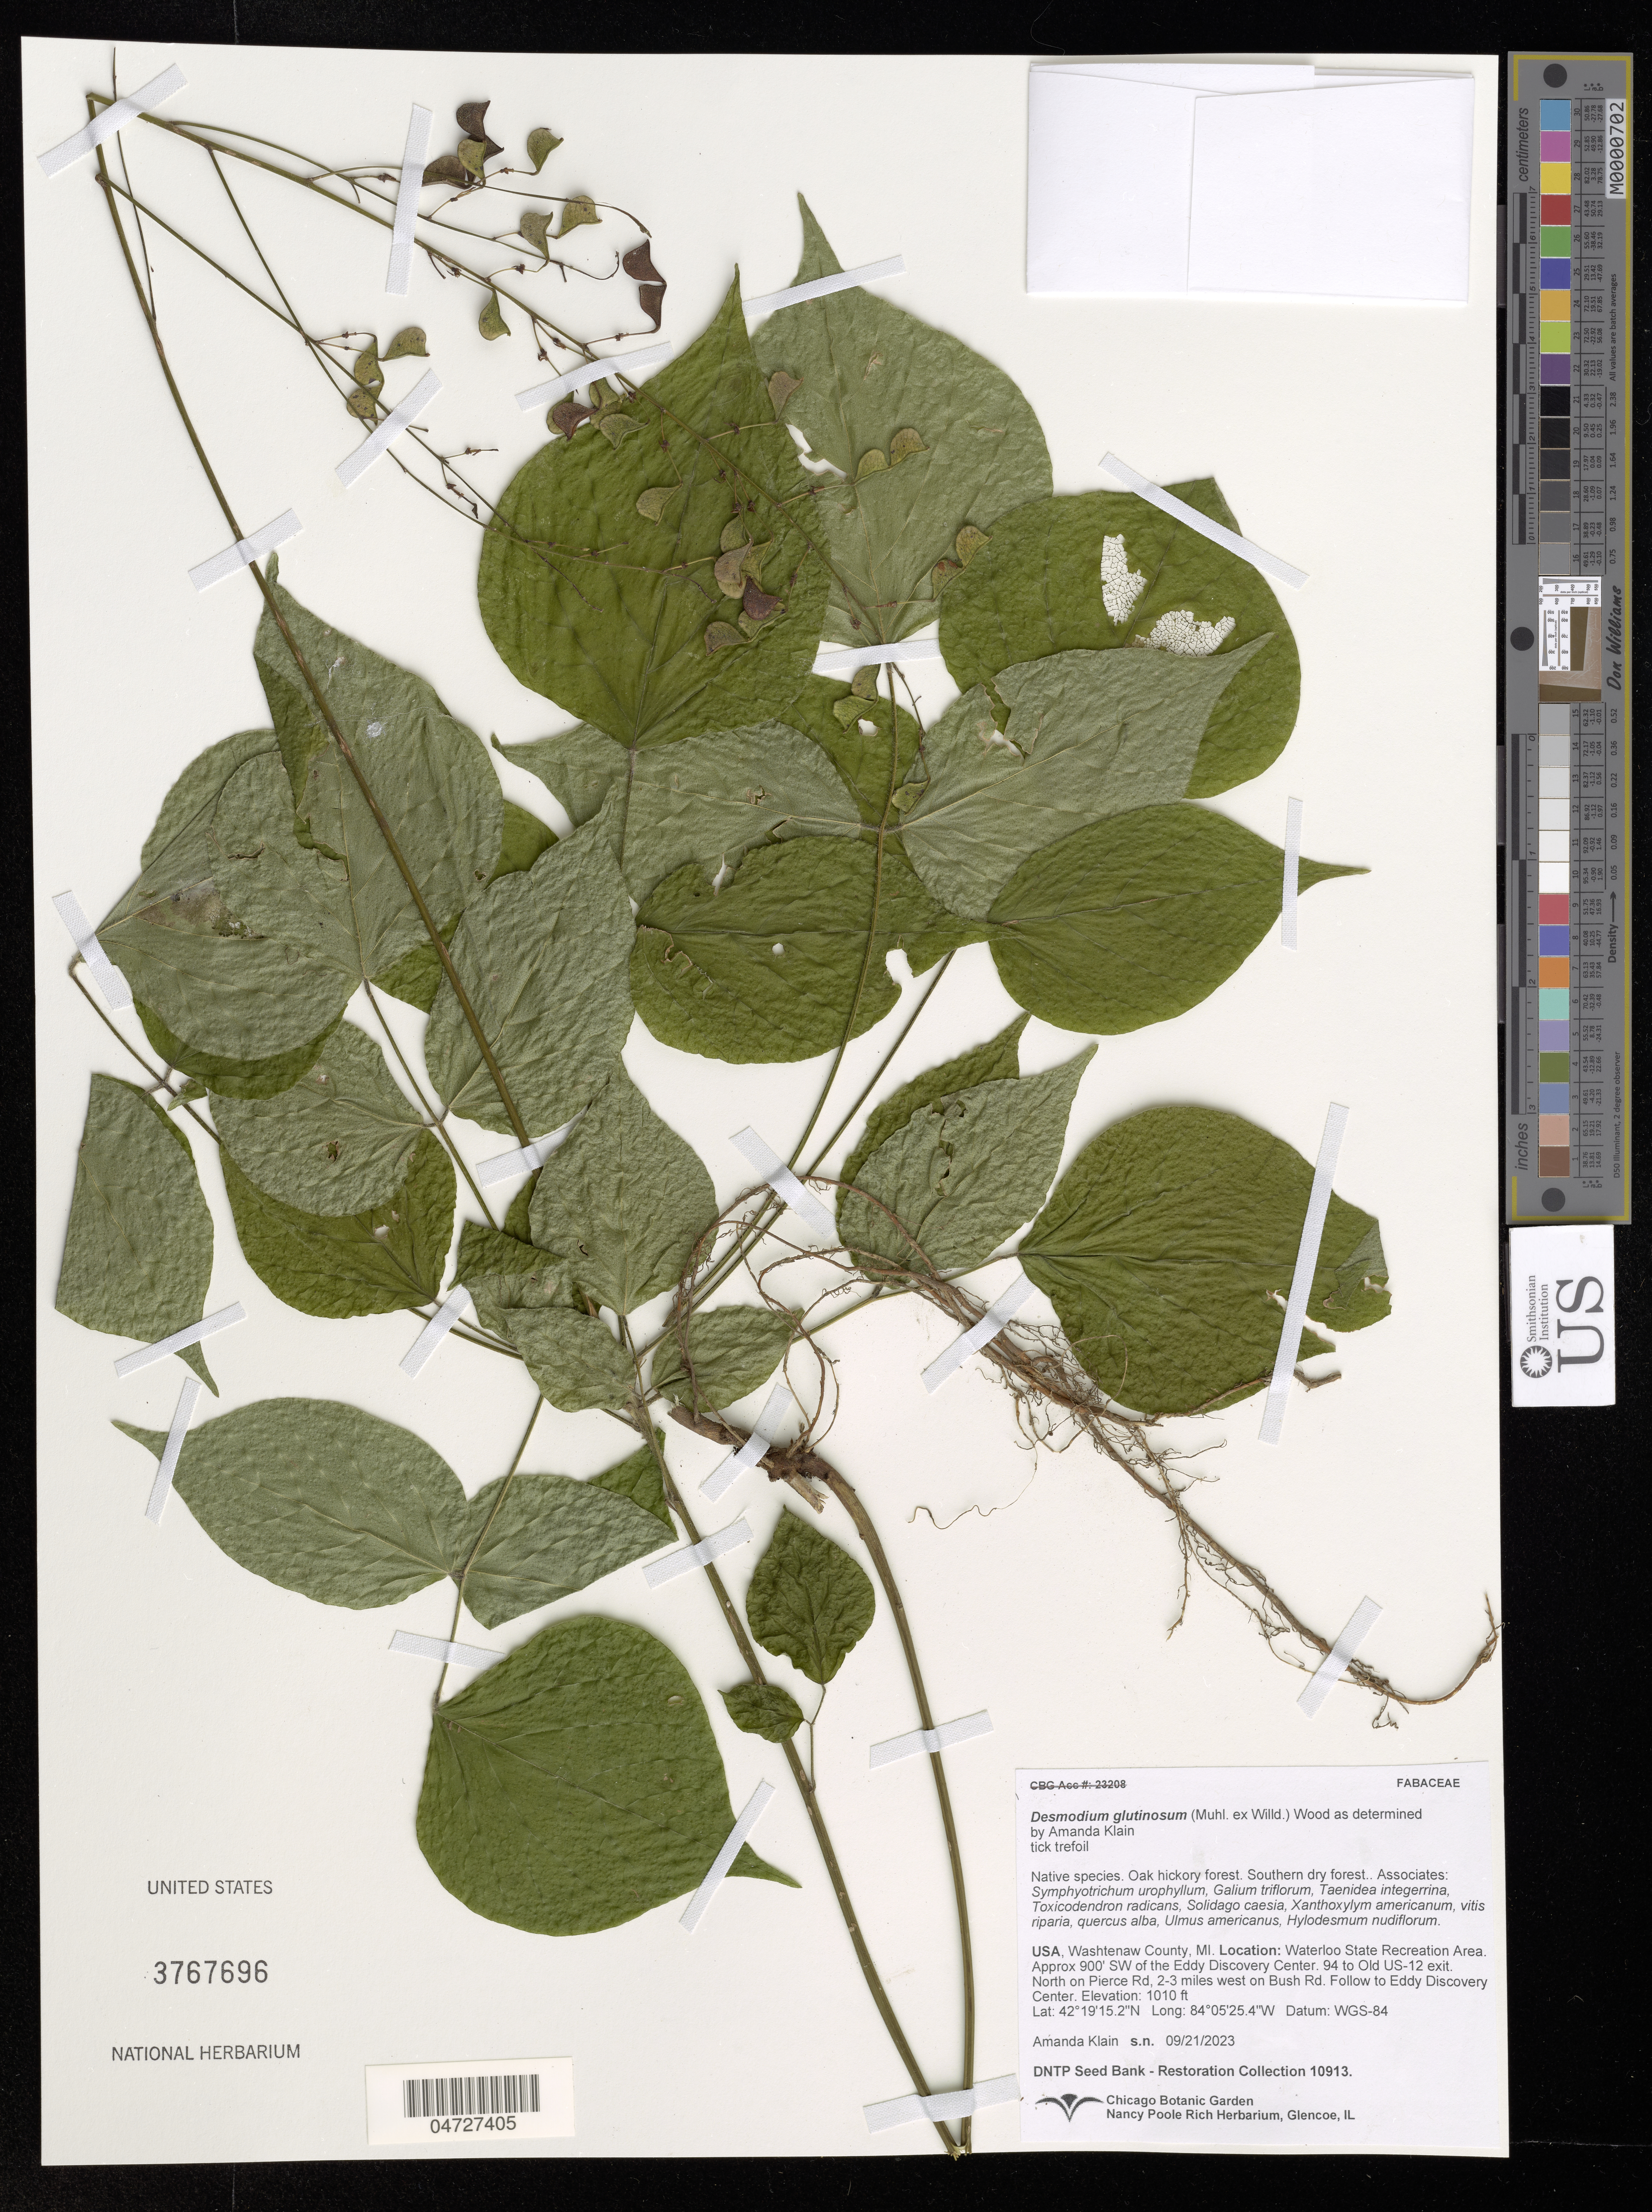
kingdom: Plantae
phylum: Tracheophyta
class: Magnoliopsida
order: Fabales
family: Fabaceae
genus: Desmodium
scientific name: Desmodium glutinosum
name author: (Muhl.) Alph. Wood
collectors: A. Klain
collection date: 2023-09-21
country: United States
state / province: Michigan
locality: Washtenaw County. Waterloo State Recreation Area. Approx 900' SW of the Eddy Discovery Center. 94 to Old US-12 exit. North on Pierce Rd, 2-3 miles west on Bush Rd. Follow to Eddy Discovery Center.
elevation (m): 308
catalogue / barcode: US 3767696